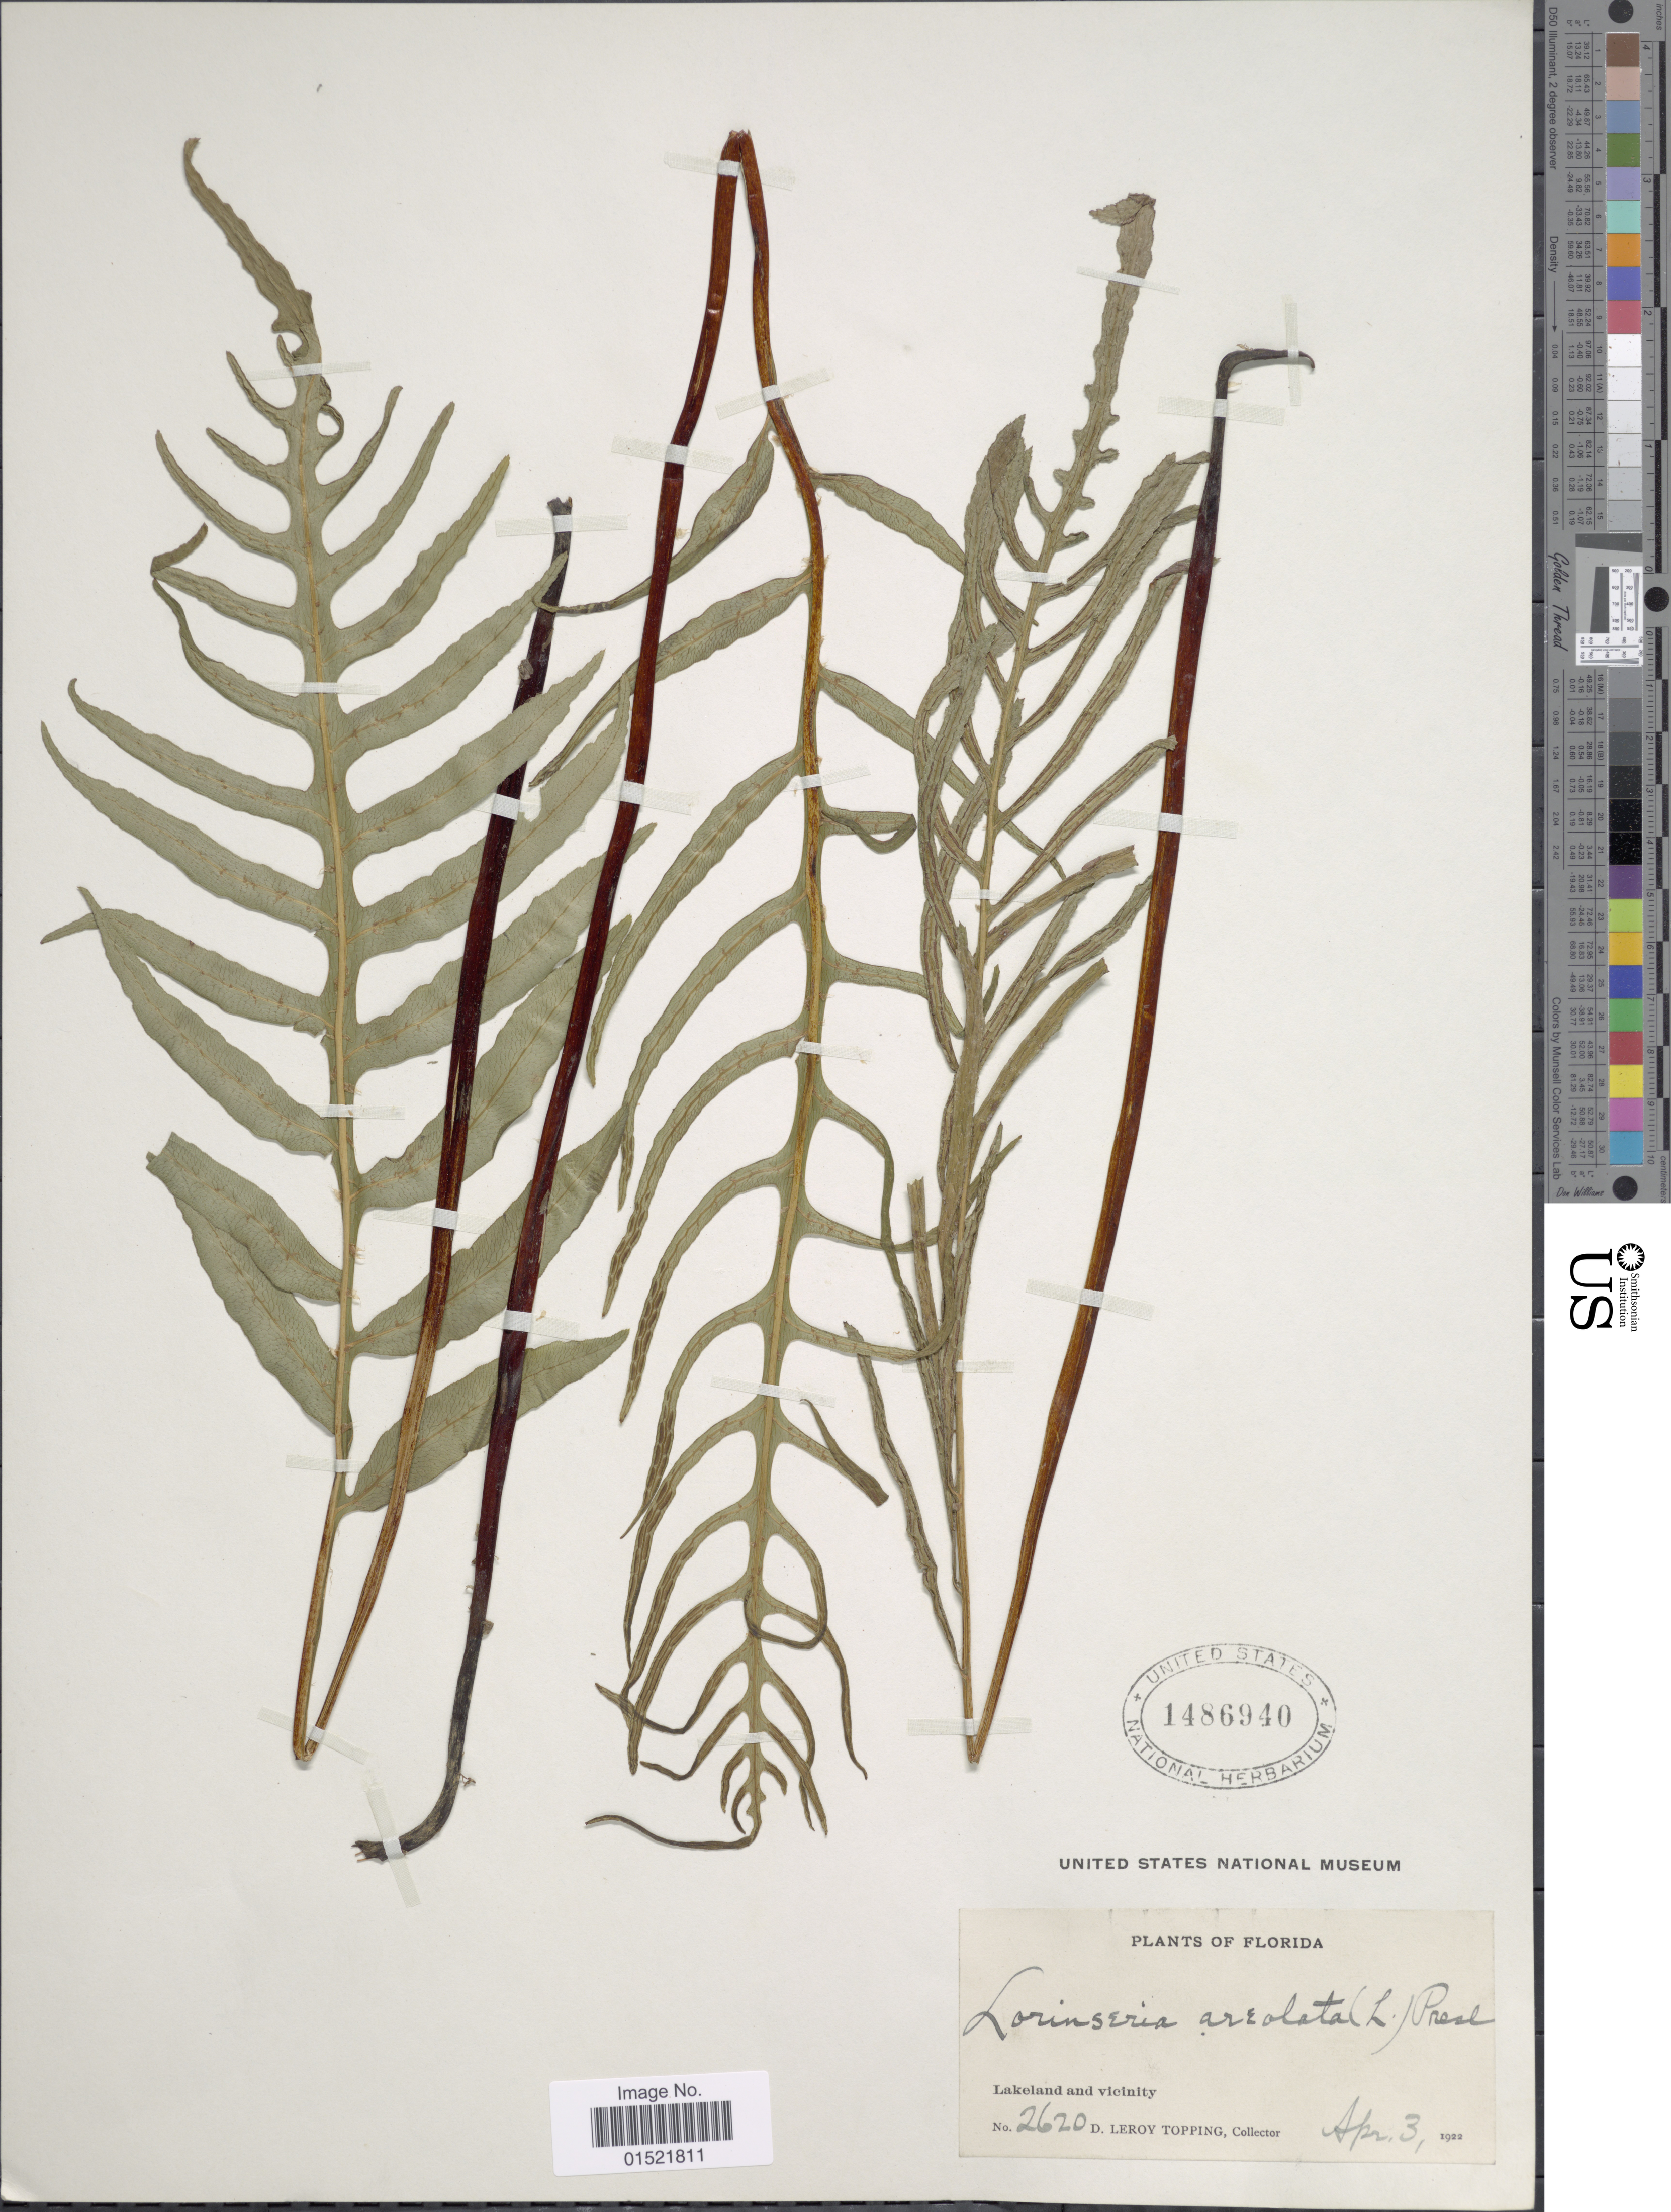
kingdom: Plantae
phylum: Tracheophyta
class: Polypodiopsida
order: Polypodiales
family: Blechnaceae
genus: Woodwardia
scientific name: Woodwardia areolata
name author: (L.) T. Moore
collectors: D. L. Topping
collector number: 2620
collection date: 1922-04-03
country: United States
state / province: Florida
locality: Lakeland and vicinity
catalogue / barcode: US 1486940